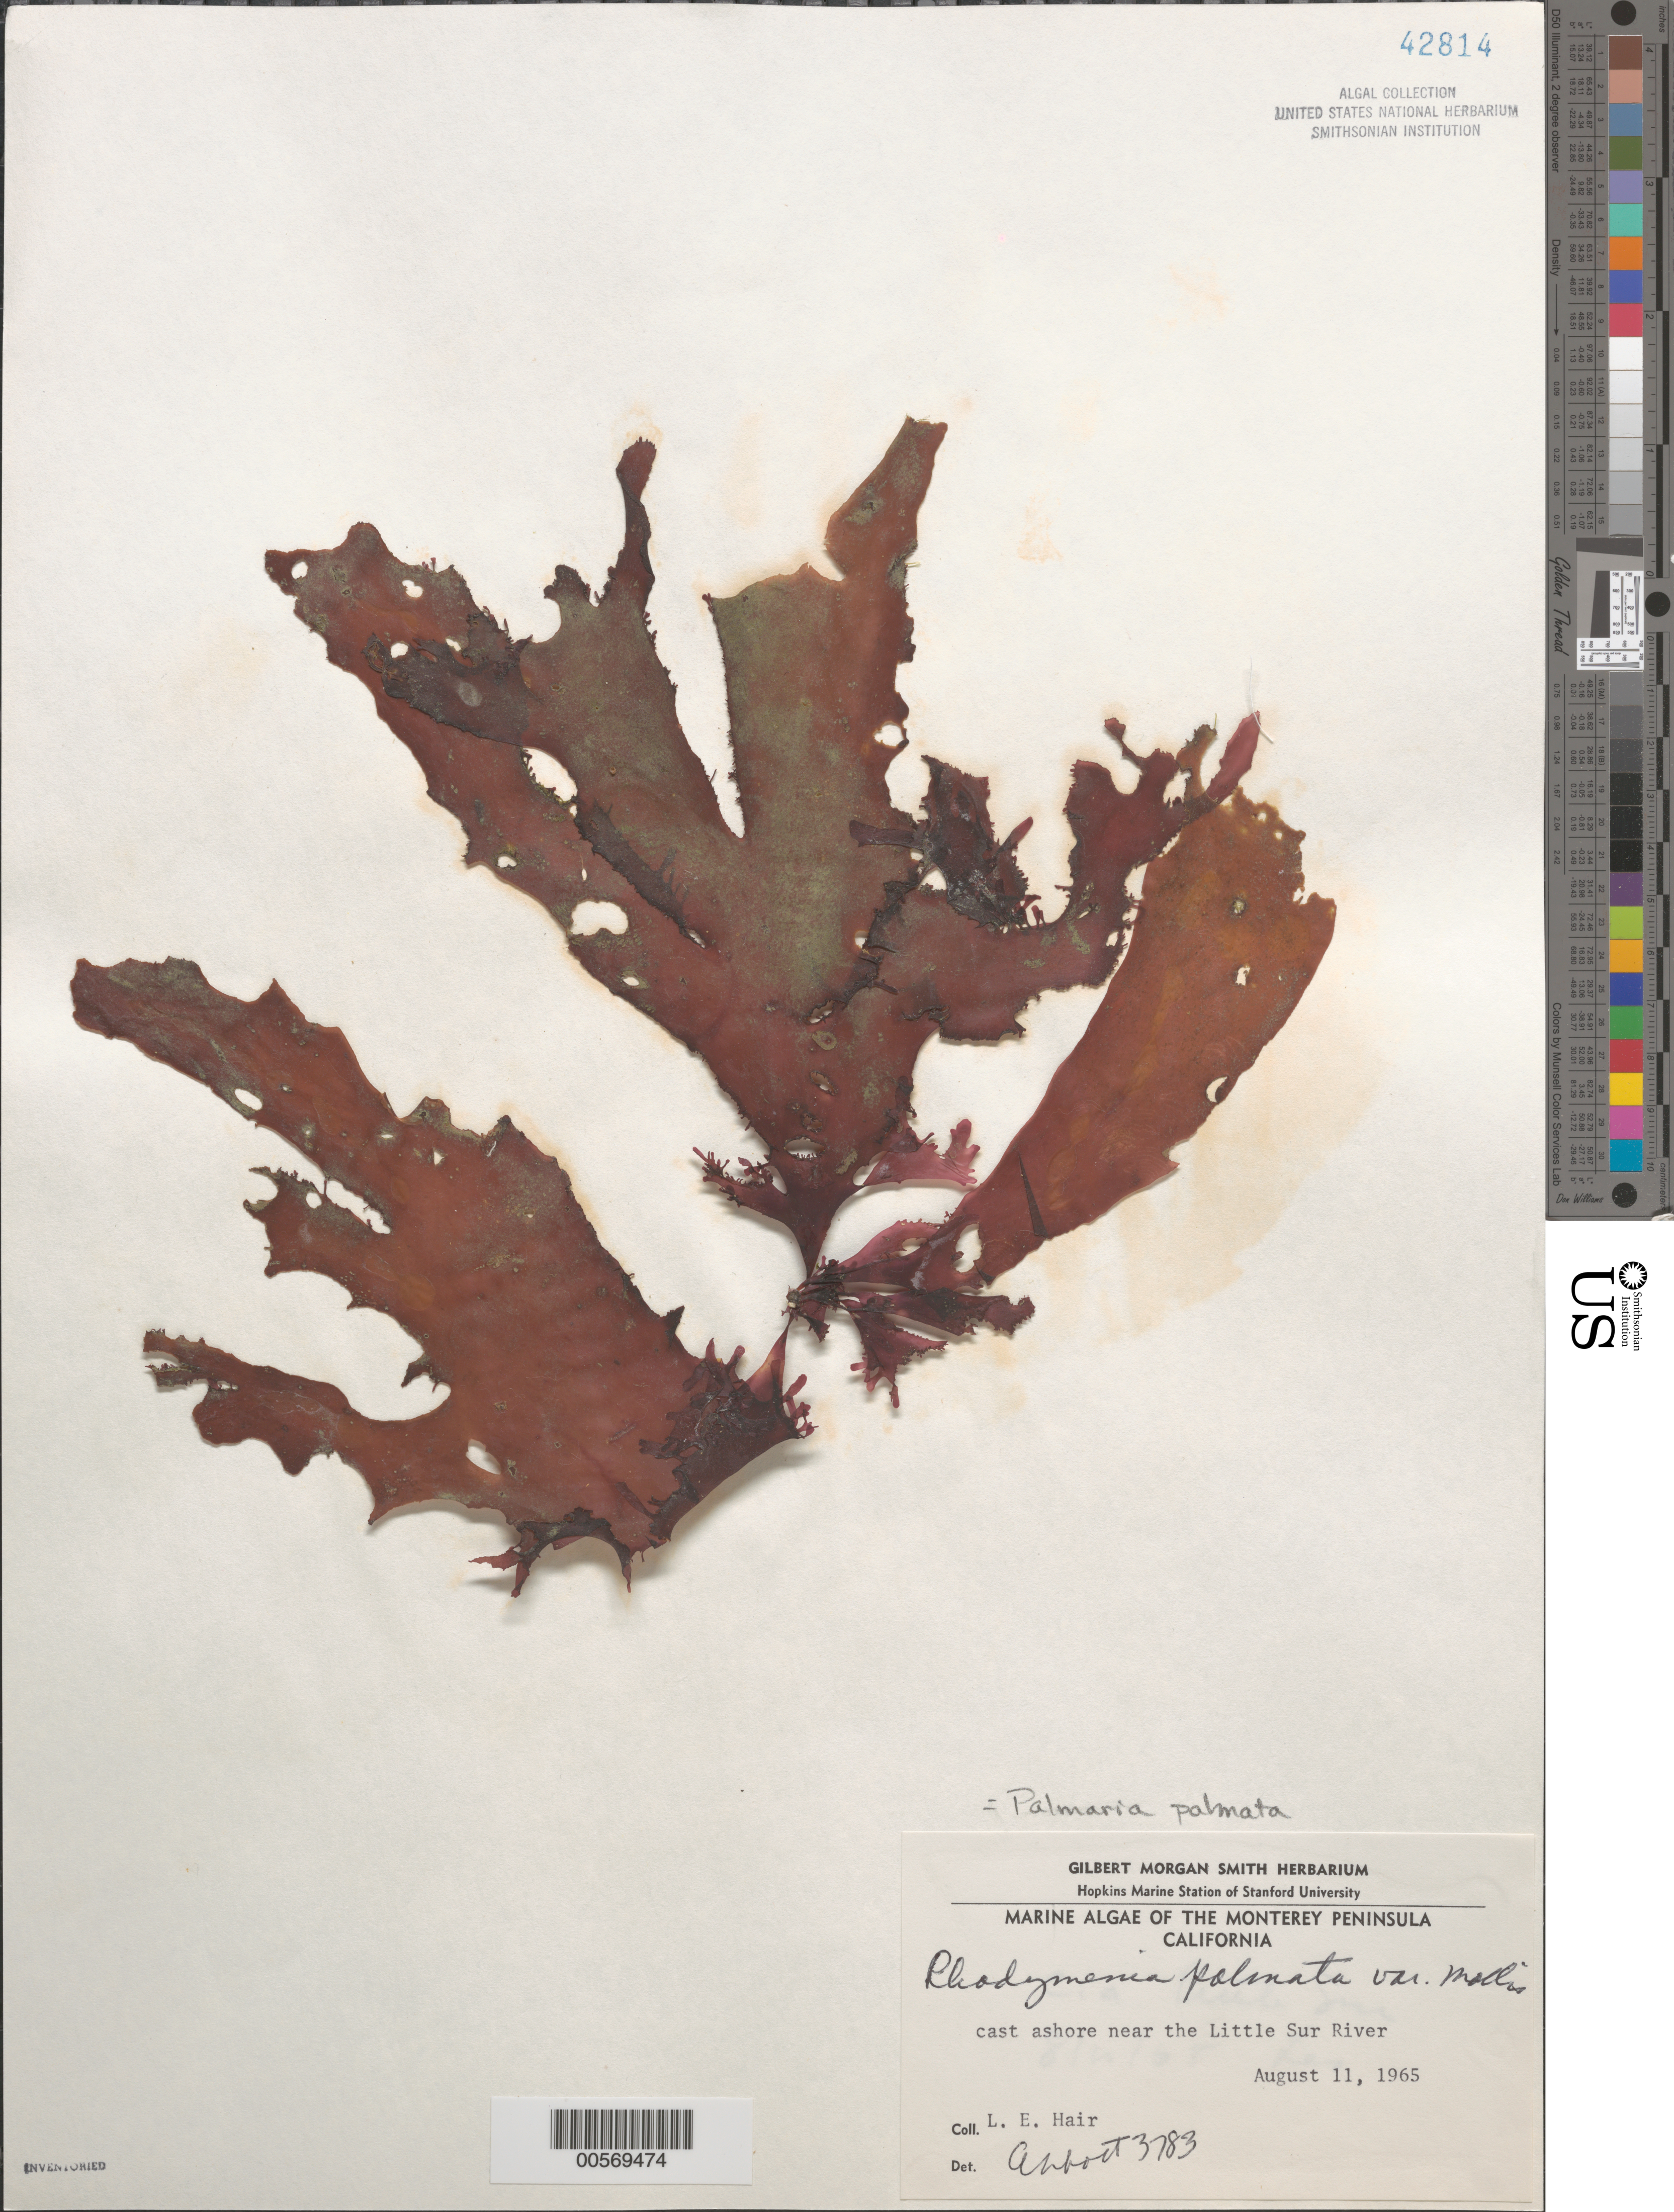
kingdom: Plantae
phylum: Rhodophyta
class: Florideophyceae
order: Palmariales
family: Palmariaceae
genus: Palmaria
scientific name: Palmaria palmata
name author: (L.) F. Weber & D. Mohr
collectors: L. Hair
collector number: IAA 3783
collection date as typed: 11 Aug 1965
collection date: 1965-08-11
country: United States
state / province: California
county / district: Monterey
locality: Near Little Sur River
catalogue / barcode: US 42814